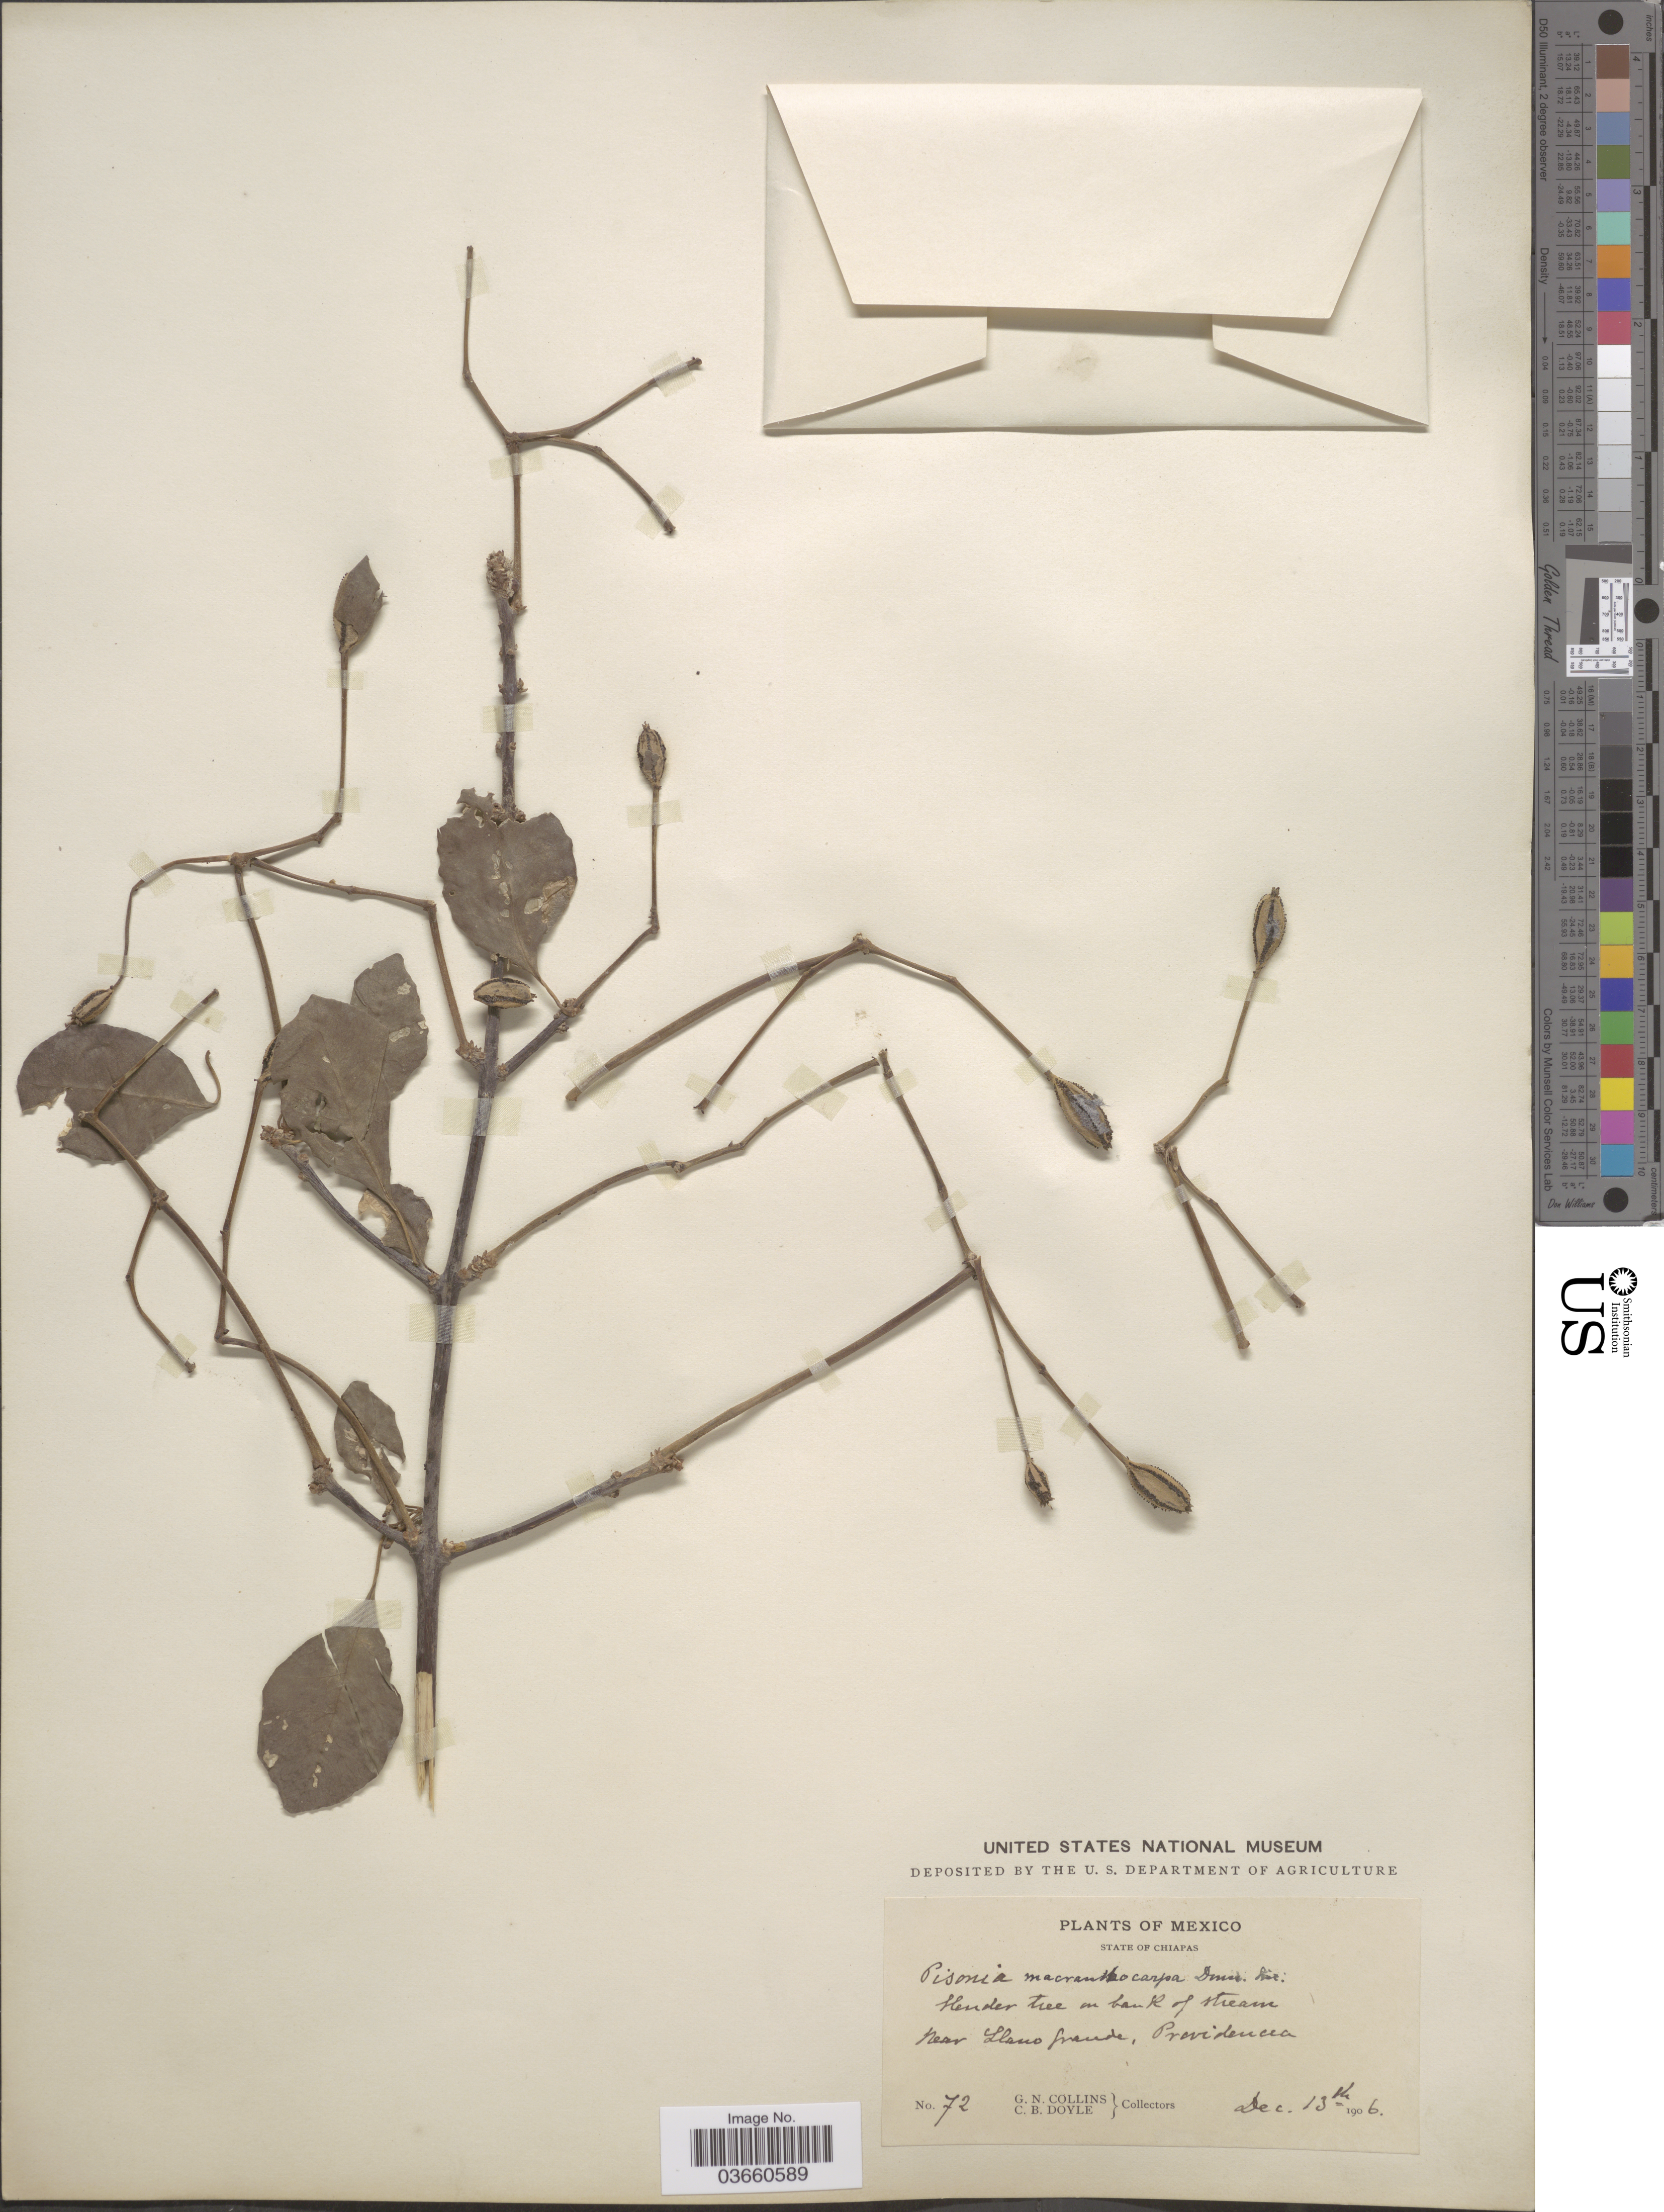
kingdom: Plantae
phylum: Tracheophyta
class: Magnoliopsida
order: Caryophyllales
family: Nyctaginaceae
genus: Pisonia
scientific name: Pisonia macranthocarpa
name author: (Donn. Sm.) Donn. Sm.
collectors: G. Collins & C. Doyle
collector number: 72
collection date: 1906-12-13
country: Mexico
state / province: Chiapas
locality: Near Llano Grande, Providencea.